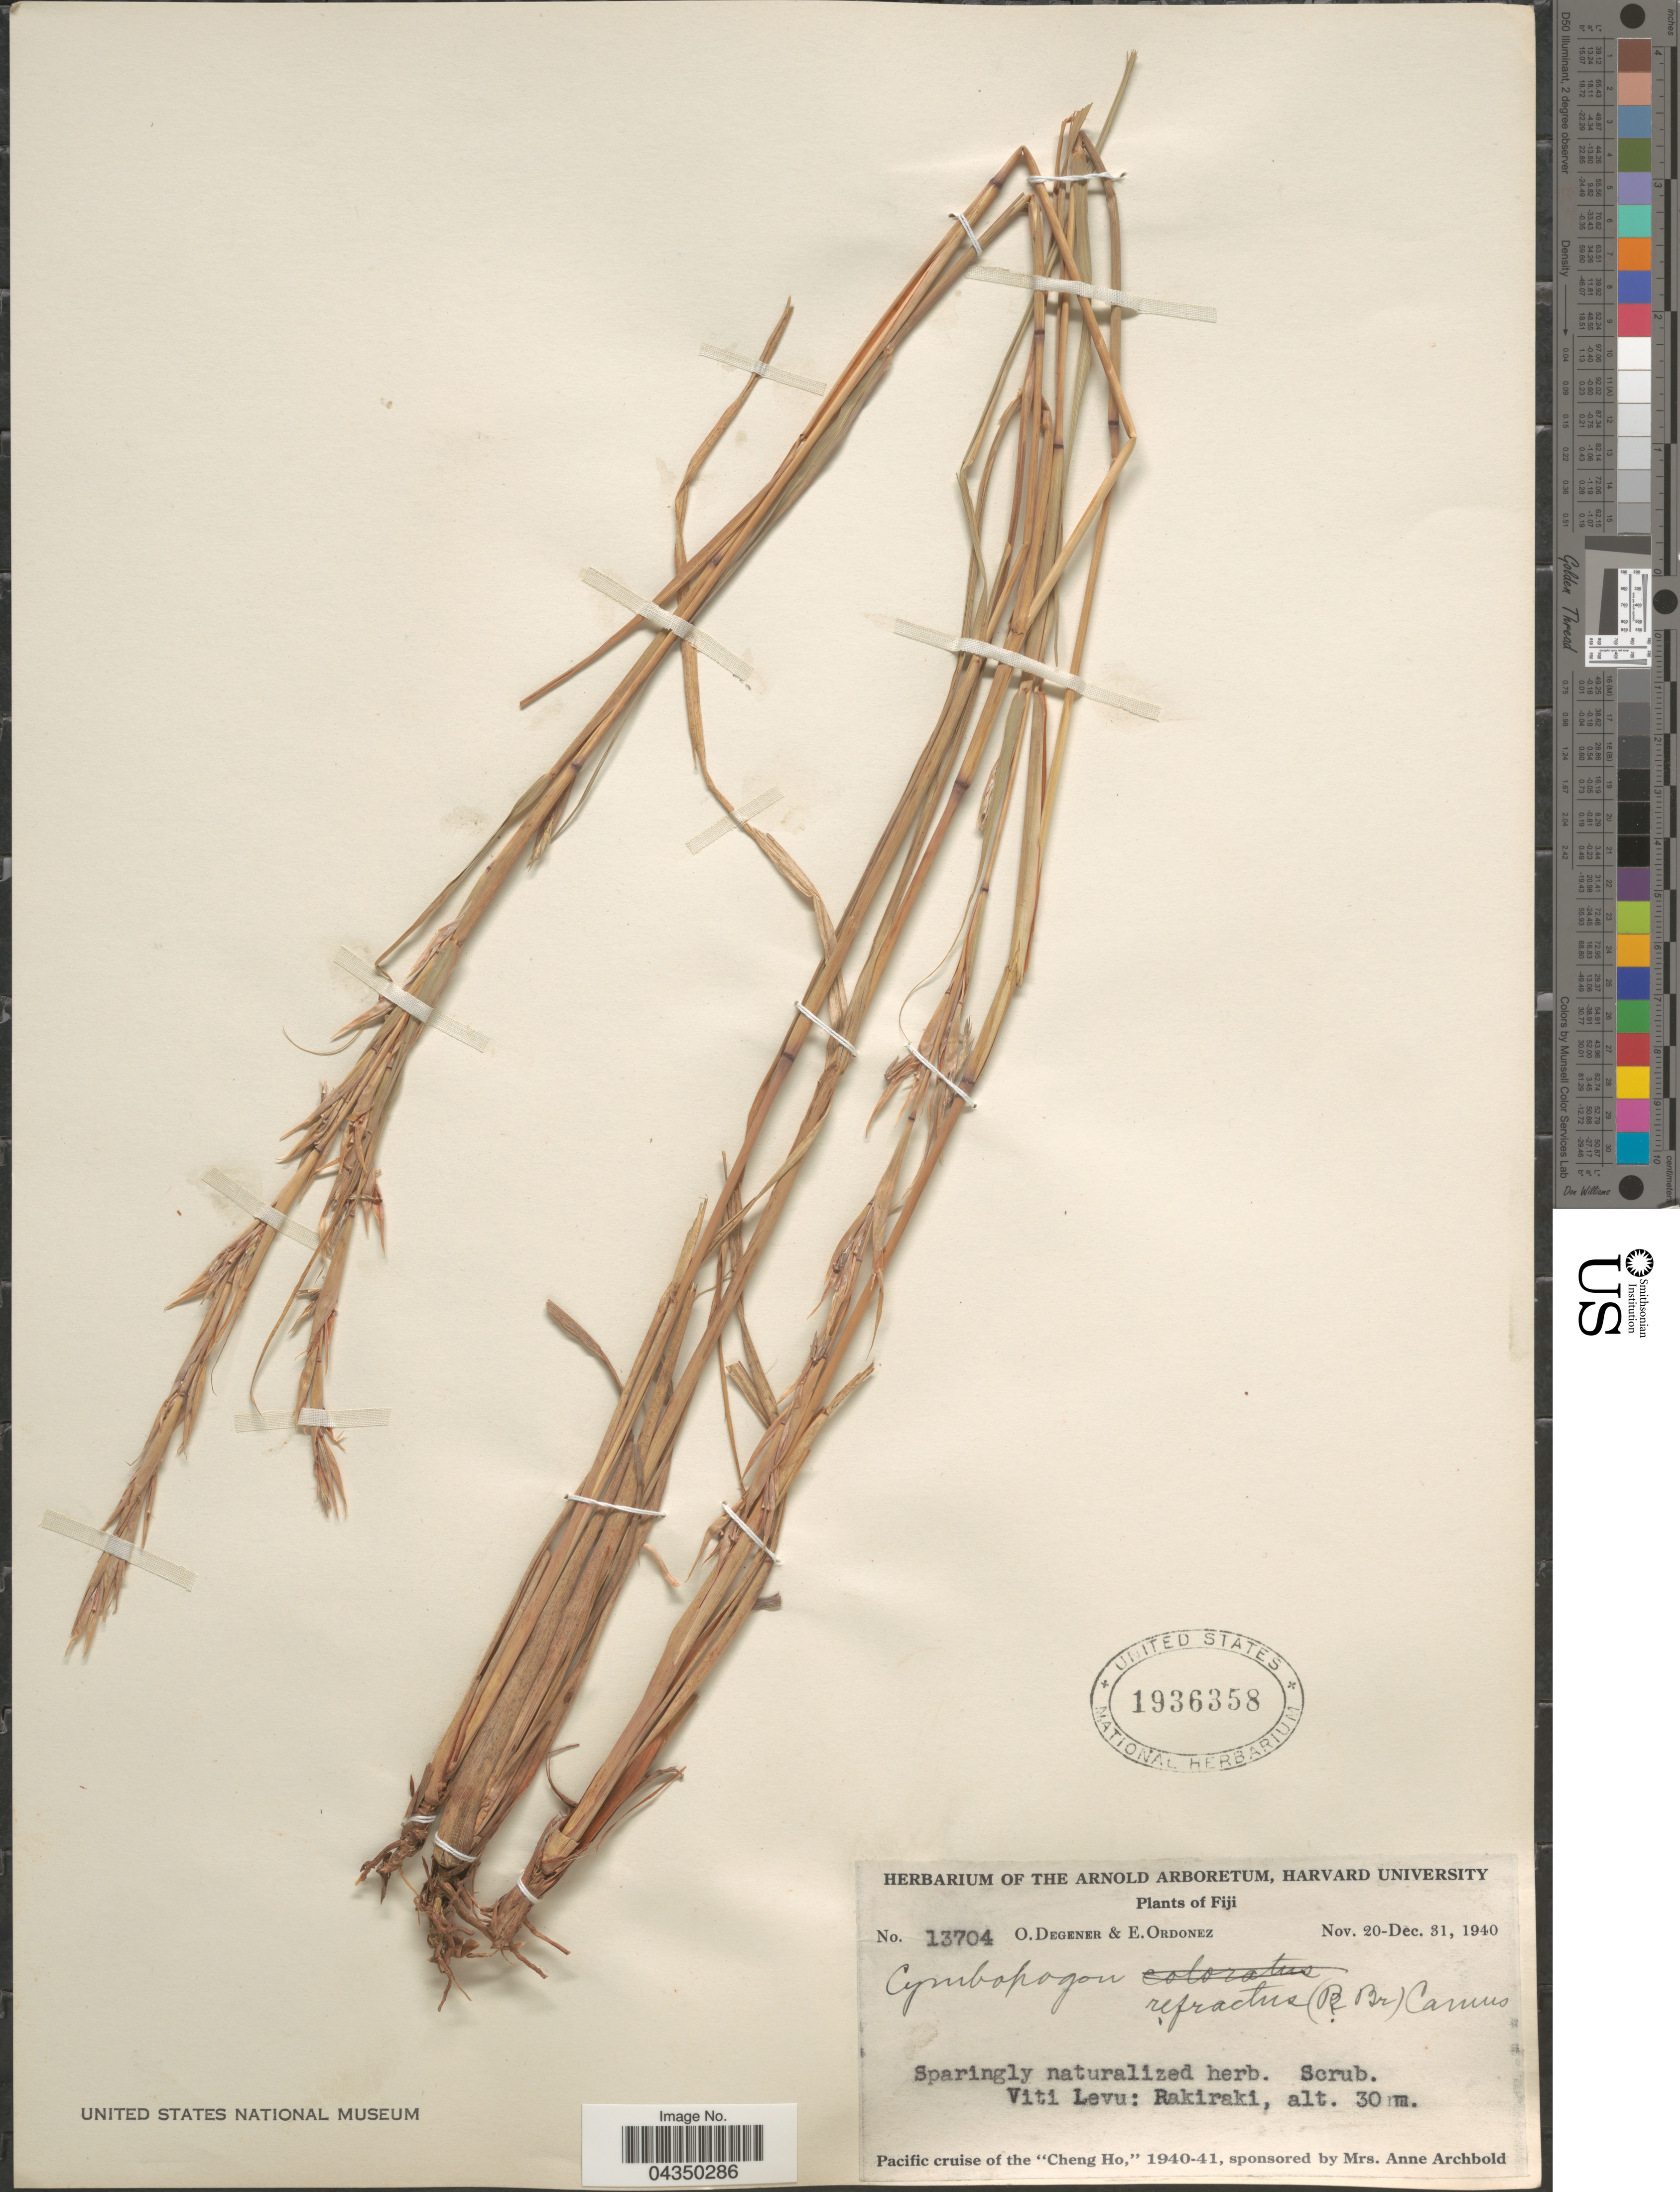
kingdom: Plantae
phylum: Tracheophyta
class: Liliopsida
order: Poales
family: Poaceae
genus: Cymbopogon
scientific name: Cymbopogon refractus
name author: (R. Br.) A. Camus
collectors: O. Degener & E. Ordonez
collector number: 13704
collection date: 1940-11-20/1940-12-31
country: Fiji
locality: Viti Levu: Rakiraki. Pacific cruise of the "Cheng Ho," 1940-41.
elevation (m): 30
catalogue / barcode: US 1936358